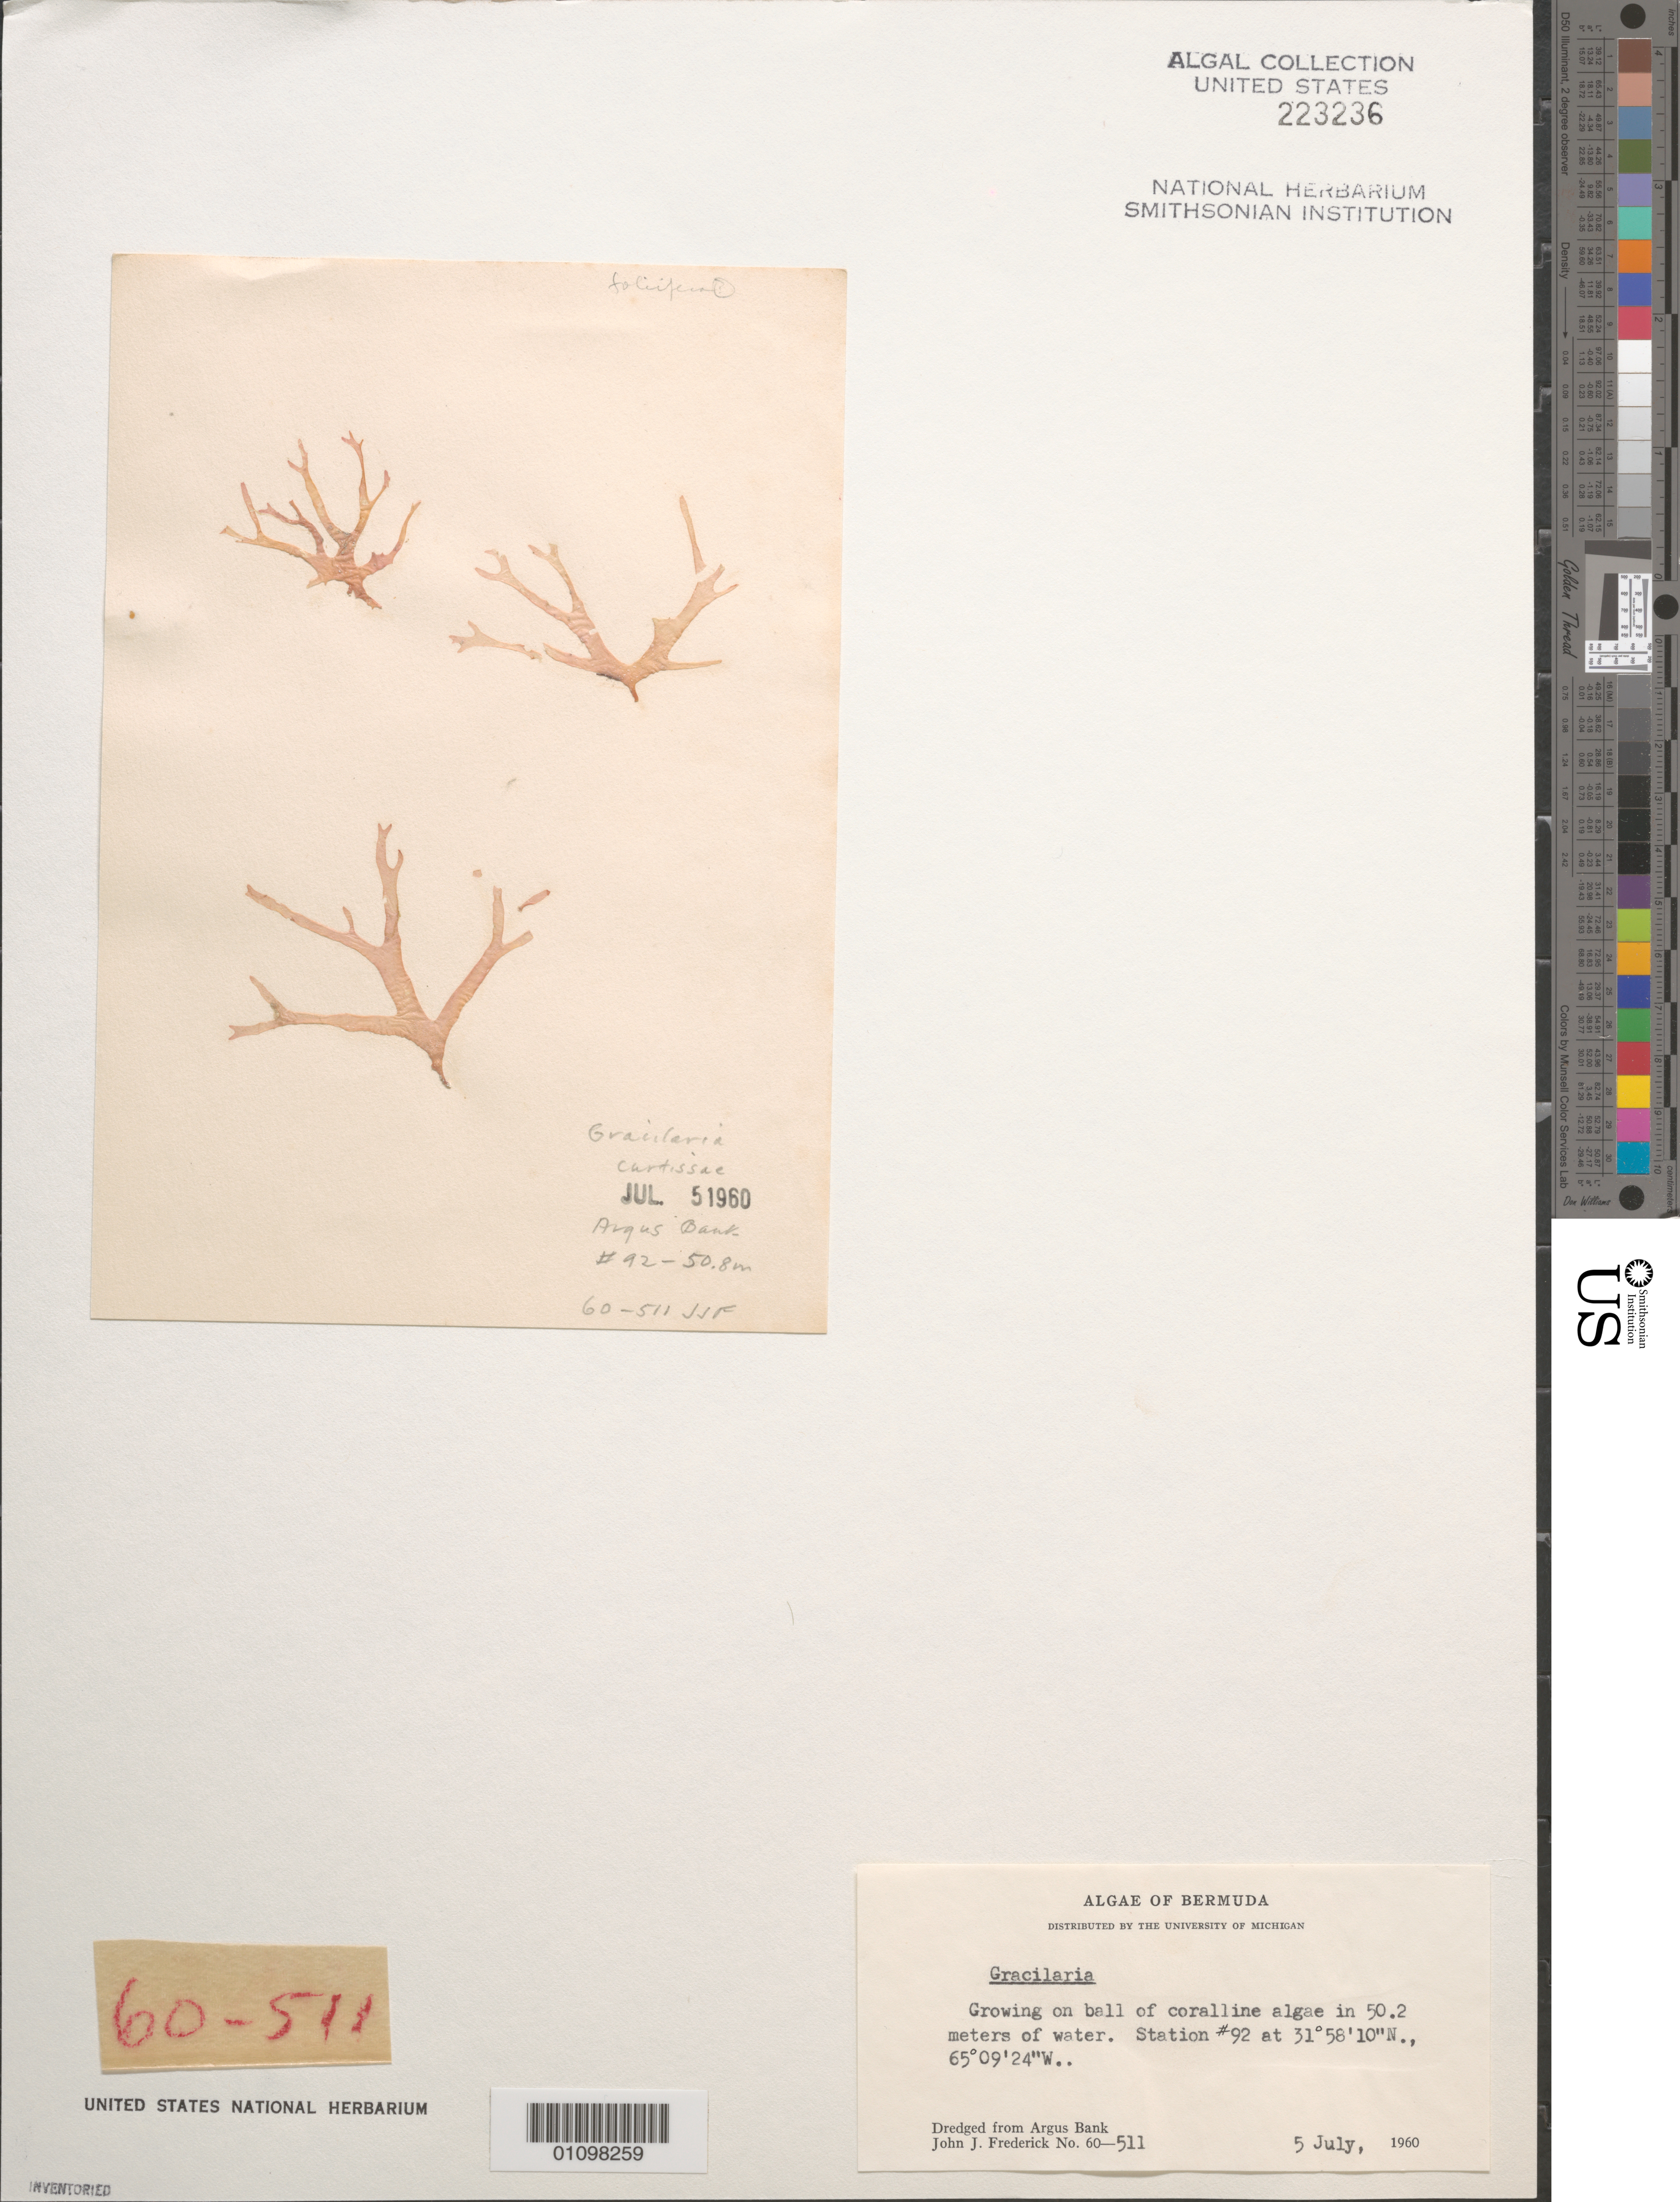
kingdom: Plantae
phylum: Rhodophyta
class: Florideophyceae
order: Gracilariales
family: Gracilariaceae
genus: Gracilaria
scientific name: Gracilaria sp.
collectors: J. Frederick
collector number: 60-511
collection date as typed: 05 Jul 1960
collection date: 1960-07-05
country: Bermuda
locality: Argus Bank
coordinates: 31 58'10"N, 65 09'24"W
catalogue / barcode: US 223236